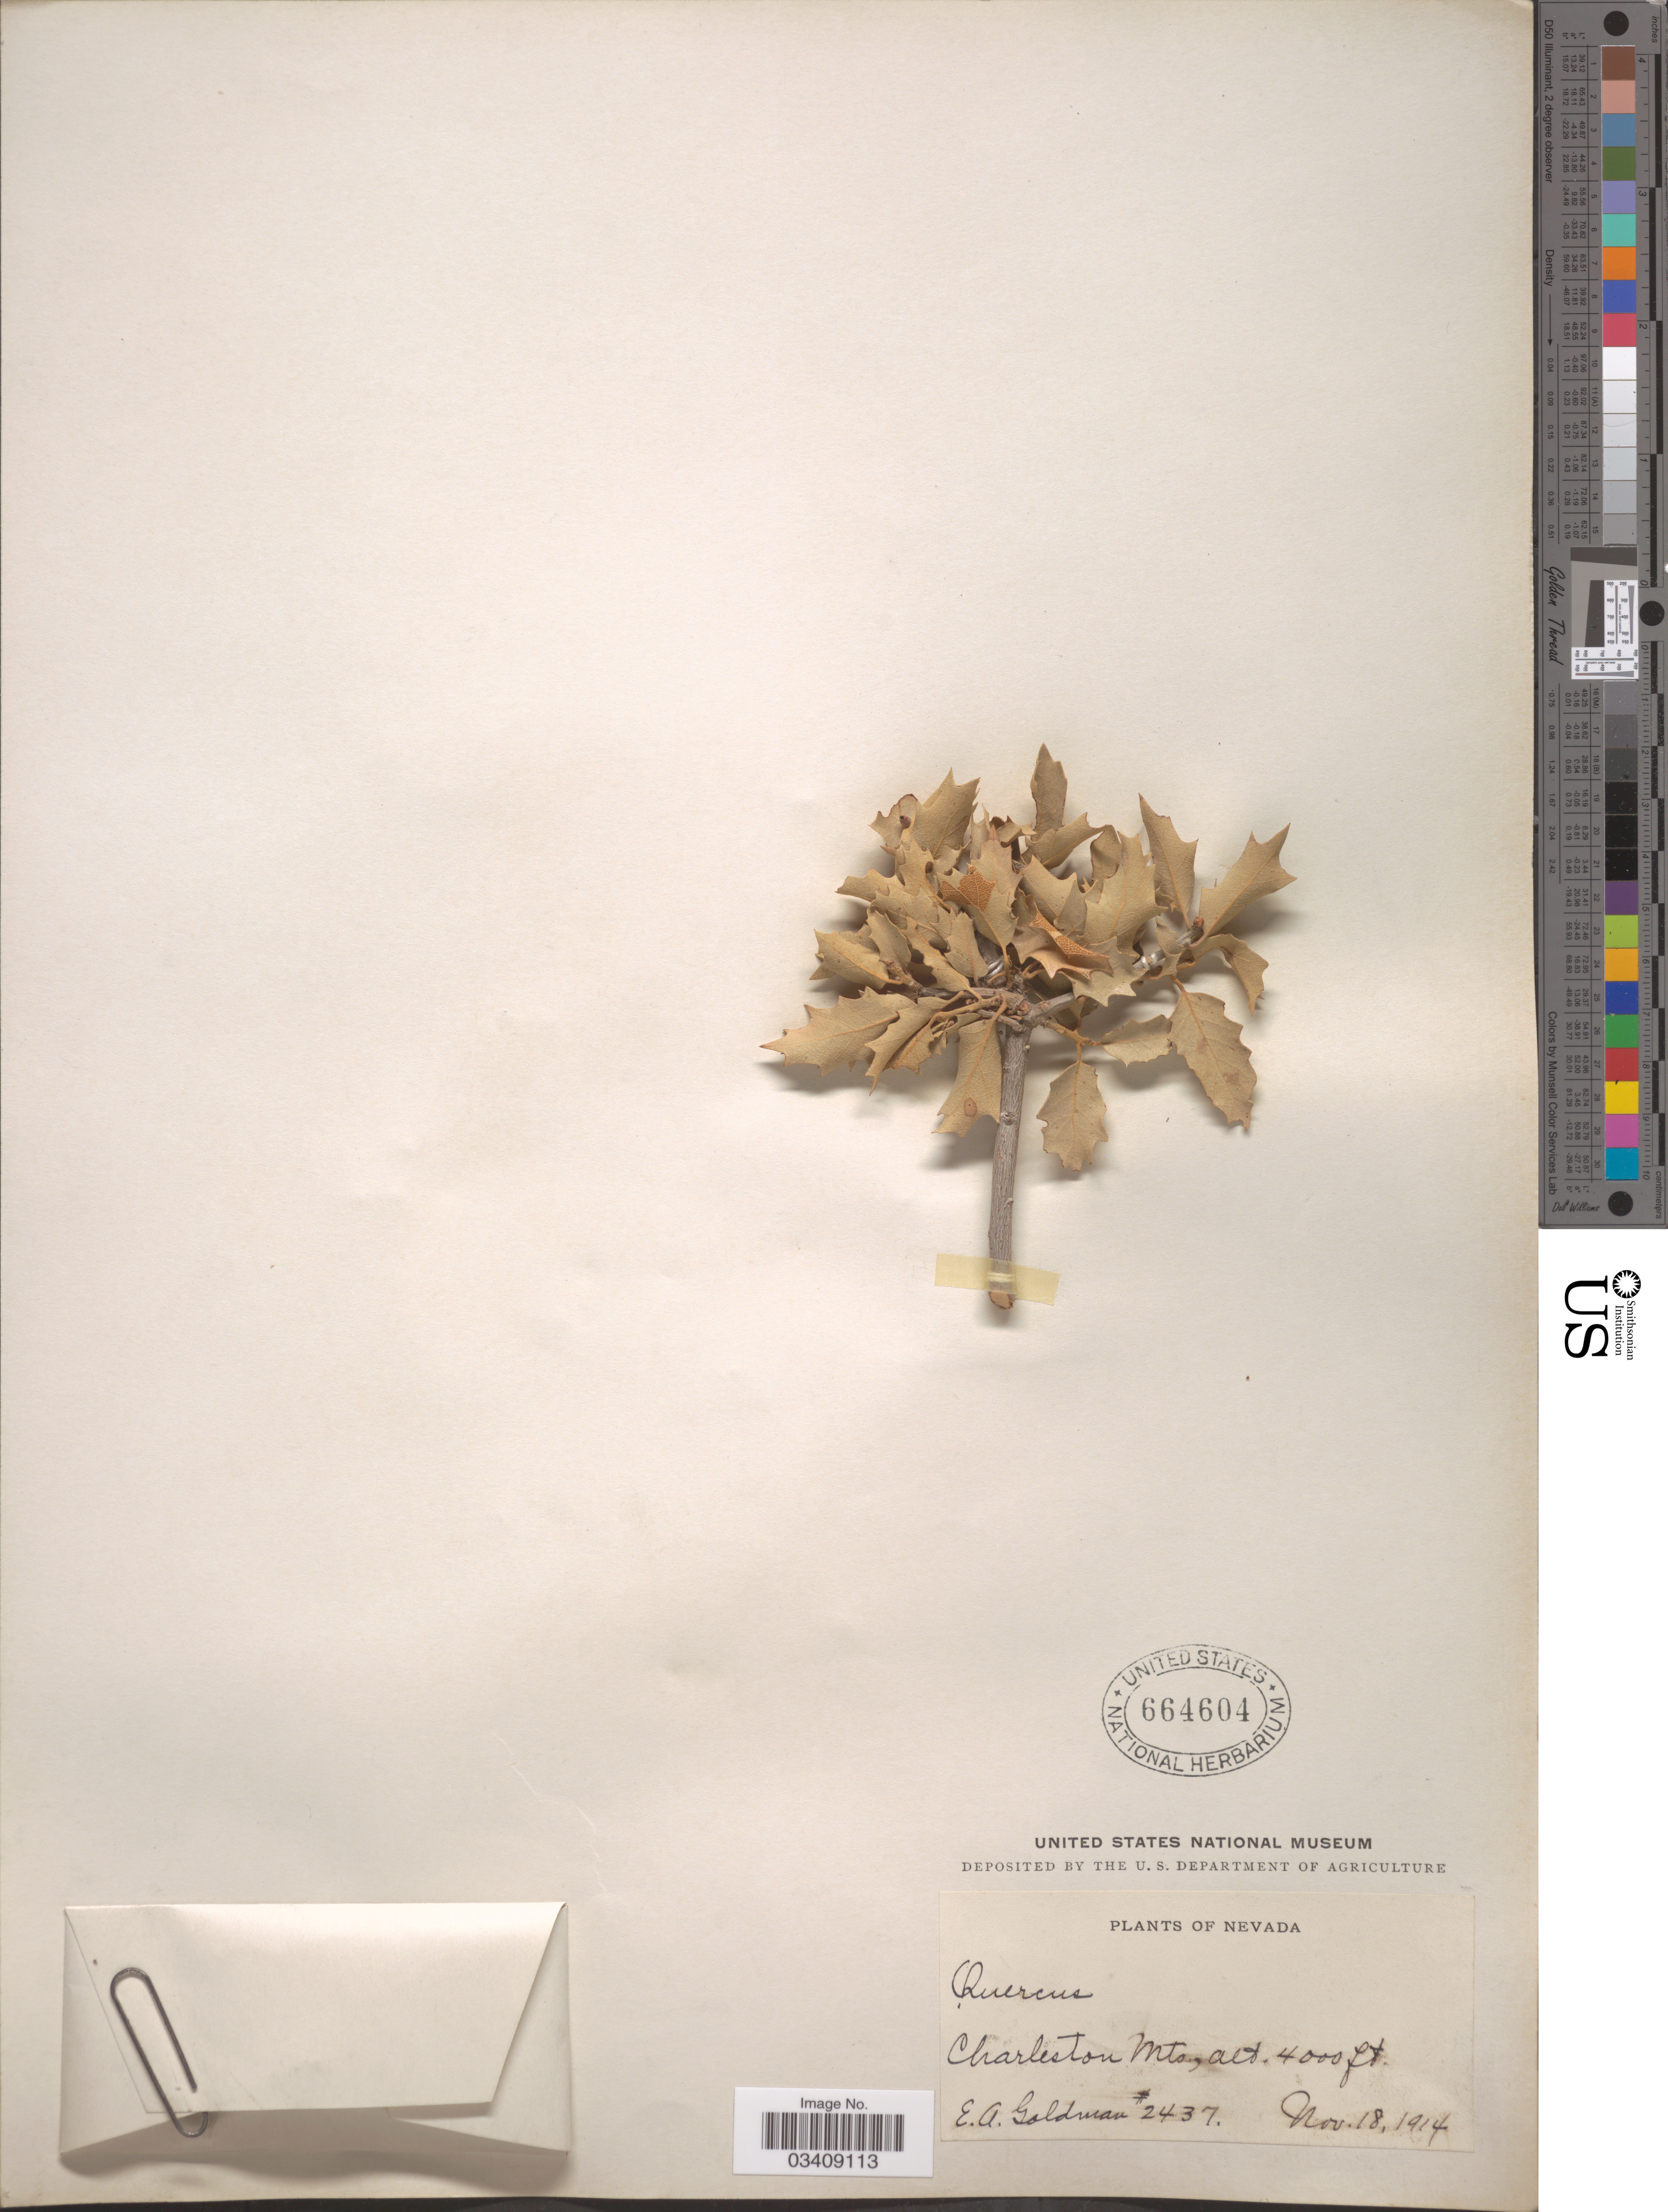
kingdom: Plantae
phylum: Tracheophyta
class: Magnoliopsida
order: Fagales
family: Fagaceae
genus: Quercus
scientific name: Quercus turbinella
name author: Greene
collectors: E. A. Goldman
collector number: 2437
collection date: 1914-11-18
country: United States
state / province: Nevada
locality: Charleston Mts.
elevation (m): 1219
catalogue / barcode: US 664604